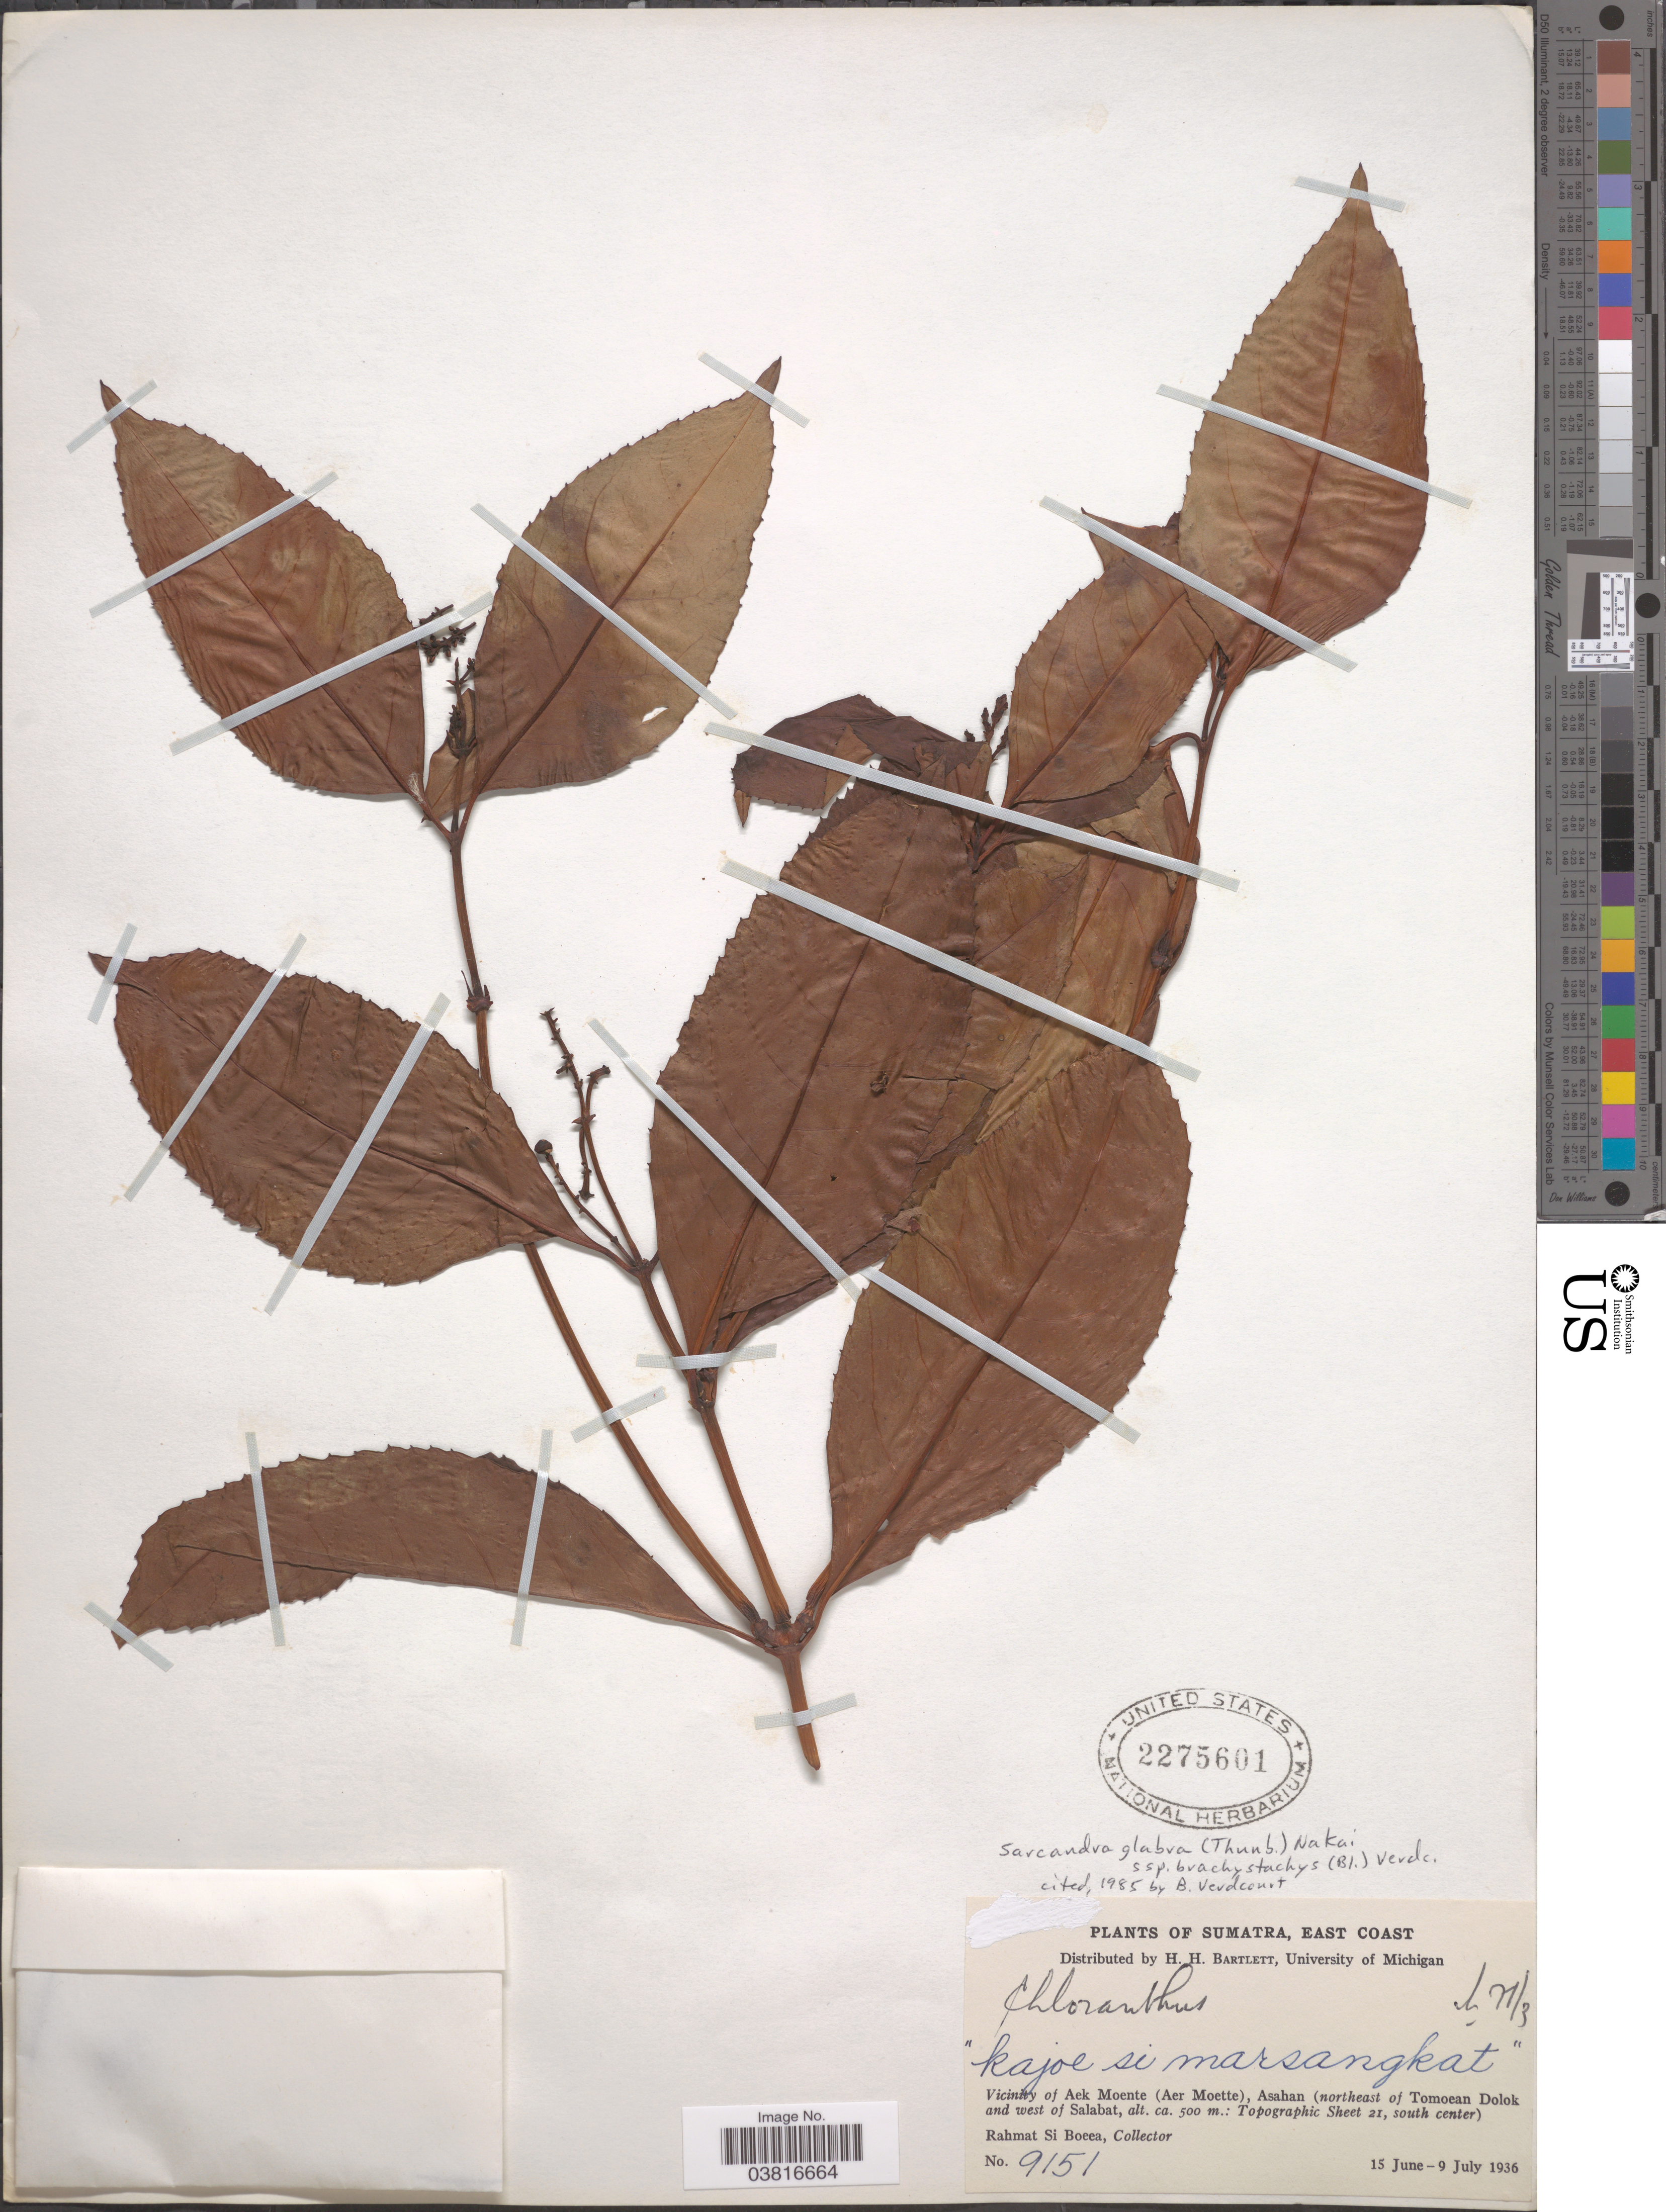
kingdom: Plantae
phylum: Tracheophyta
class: Magnoliopsida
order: Chloranthales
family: Chloranthaceae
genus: Sarcandra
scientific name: Sarcandra glabra subsp. brachystachys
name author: (Blume) Verdc.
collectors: Rahmat Si Boeea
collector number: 9151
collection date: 1936-06-15/1936-07-09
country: Indonesia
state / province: Sumatra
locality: East Coast. Vicinity of Aek Moente (Aer Moette), Asahan (northeast of Tomoean Dolok and west of Salabat, Topographic Sheet 21, south center).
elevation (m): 500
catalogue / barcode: US 2275601